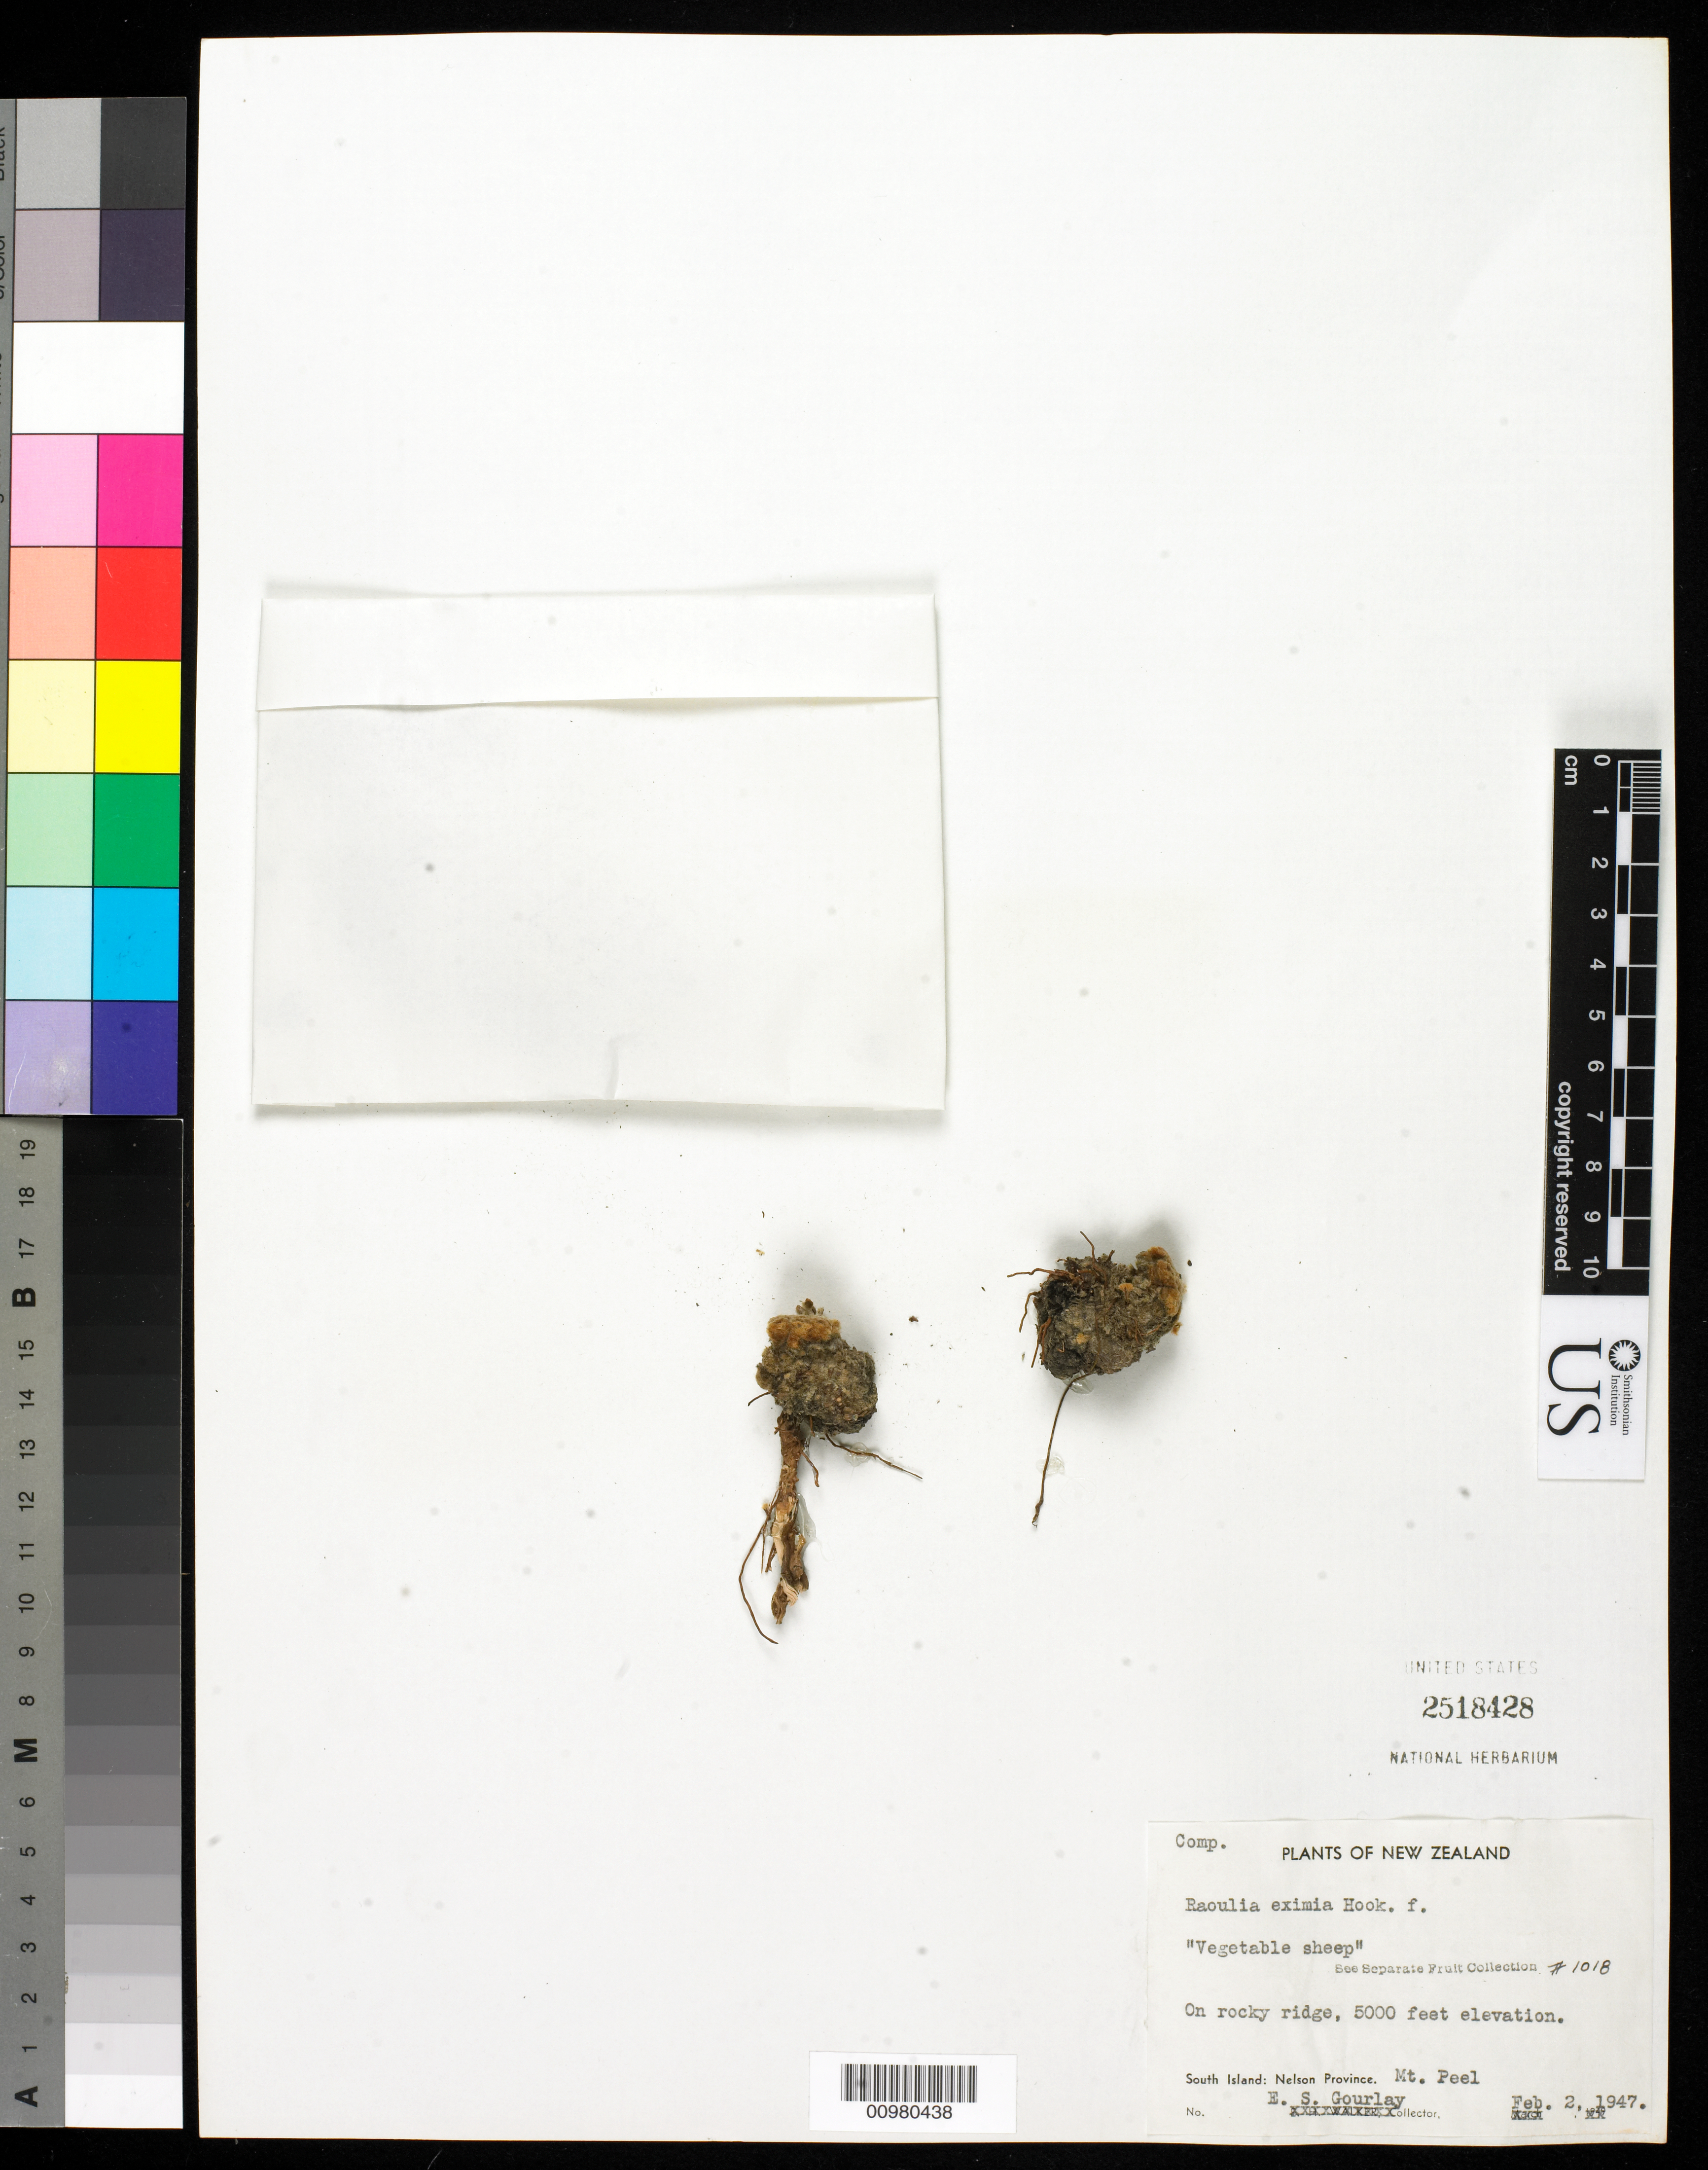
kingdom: Plantae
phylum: Tracheophyta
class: Magnoliopsida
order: Asterales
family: Asteraceae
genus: Raoulia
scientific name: Raoulia eximia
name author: (Hook.)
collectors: E.S. Gourlay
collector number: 1018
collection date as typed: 02 Feb 1947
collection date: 1947-02-02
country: New Zealand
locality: South Island: Nelson Province. Mt. Peel. On rocky ridge.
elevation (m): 1524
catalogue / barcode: US 2518428